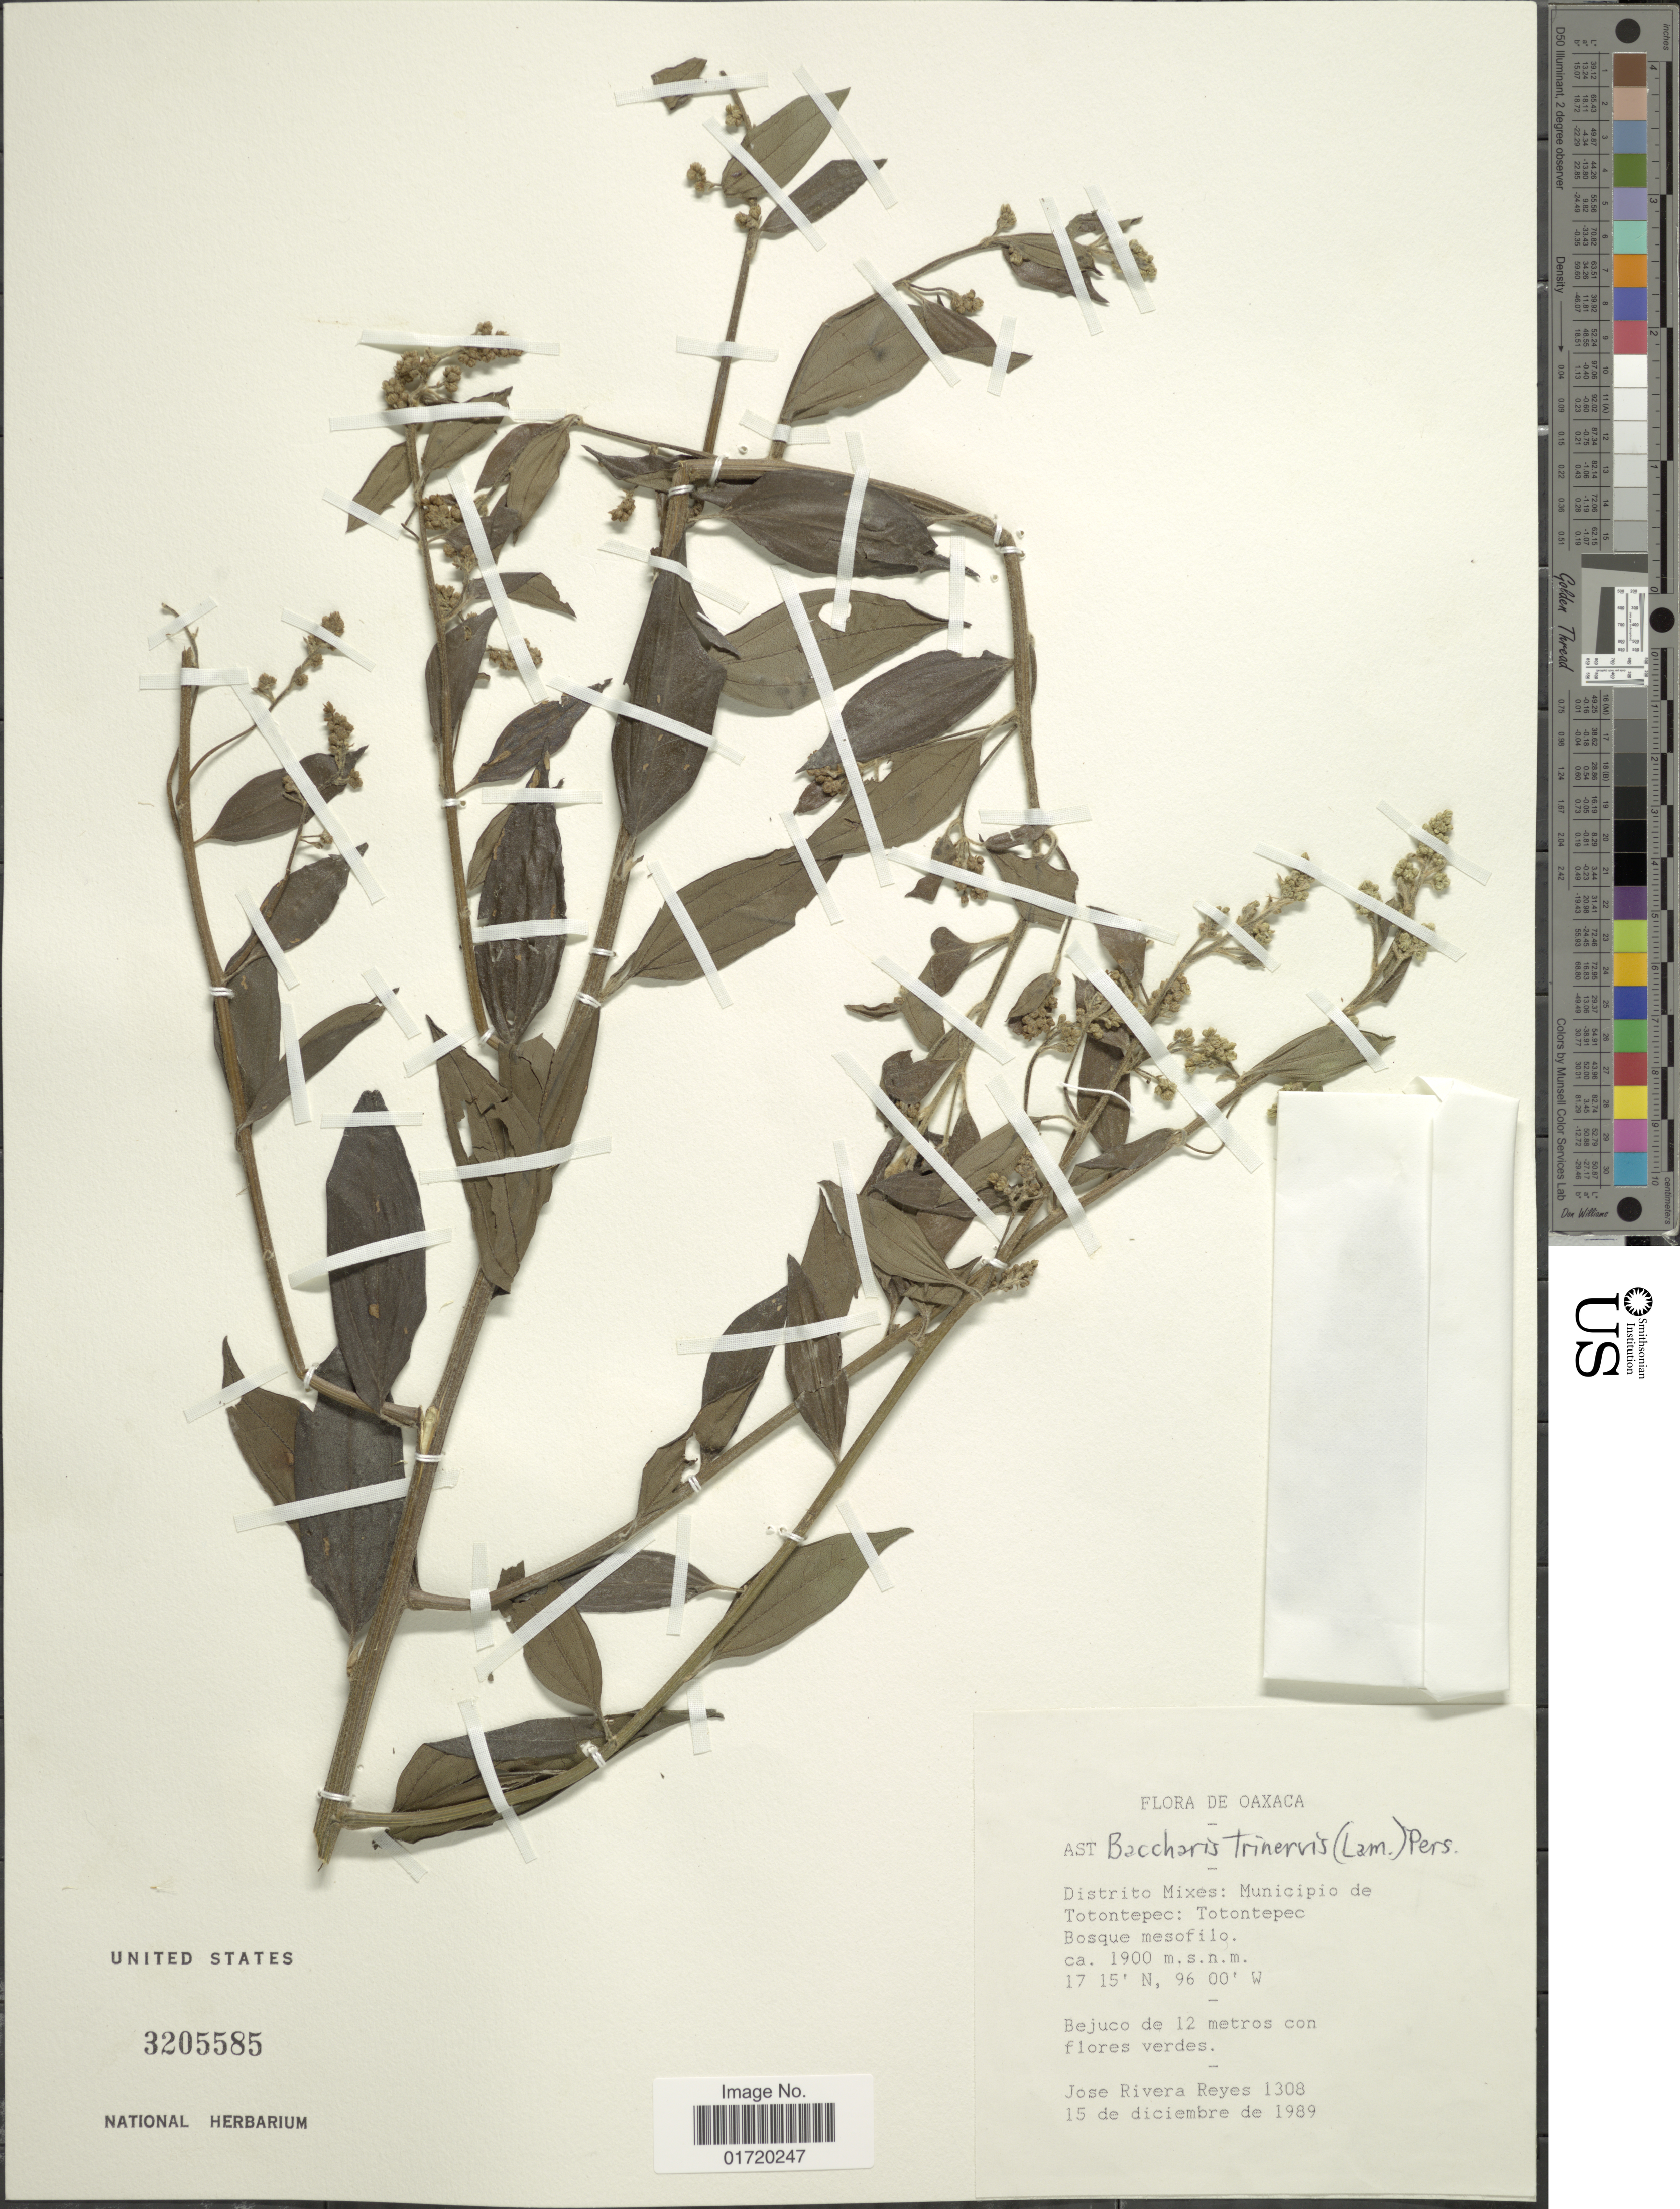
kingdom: Plantae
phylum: Tracheophyta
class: Magnoliopsida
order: Asterales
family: Asteraceae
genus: Baccharis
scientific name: Baccharis trinervis var. rhexioides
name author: (Kunth) Baker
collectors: J. Reyes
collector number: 1308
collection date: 1989-12-15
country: Mexico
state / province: Oaxaca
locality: Distrito Mixes, Municipio de Totontepec, Totontepec Bosque mesofilo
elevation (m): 1900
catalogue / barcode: US 3205585